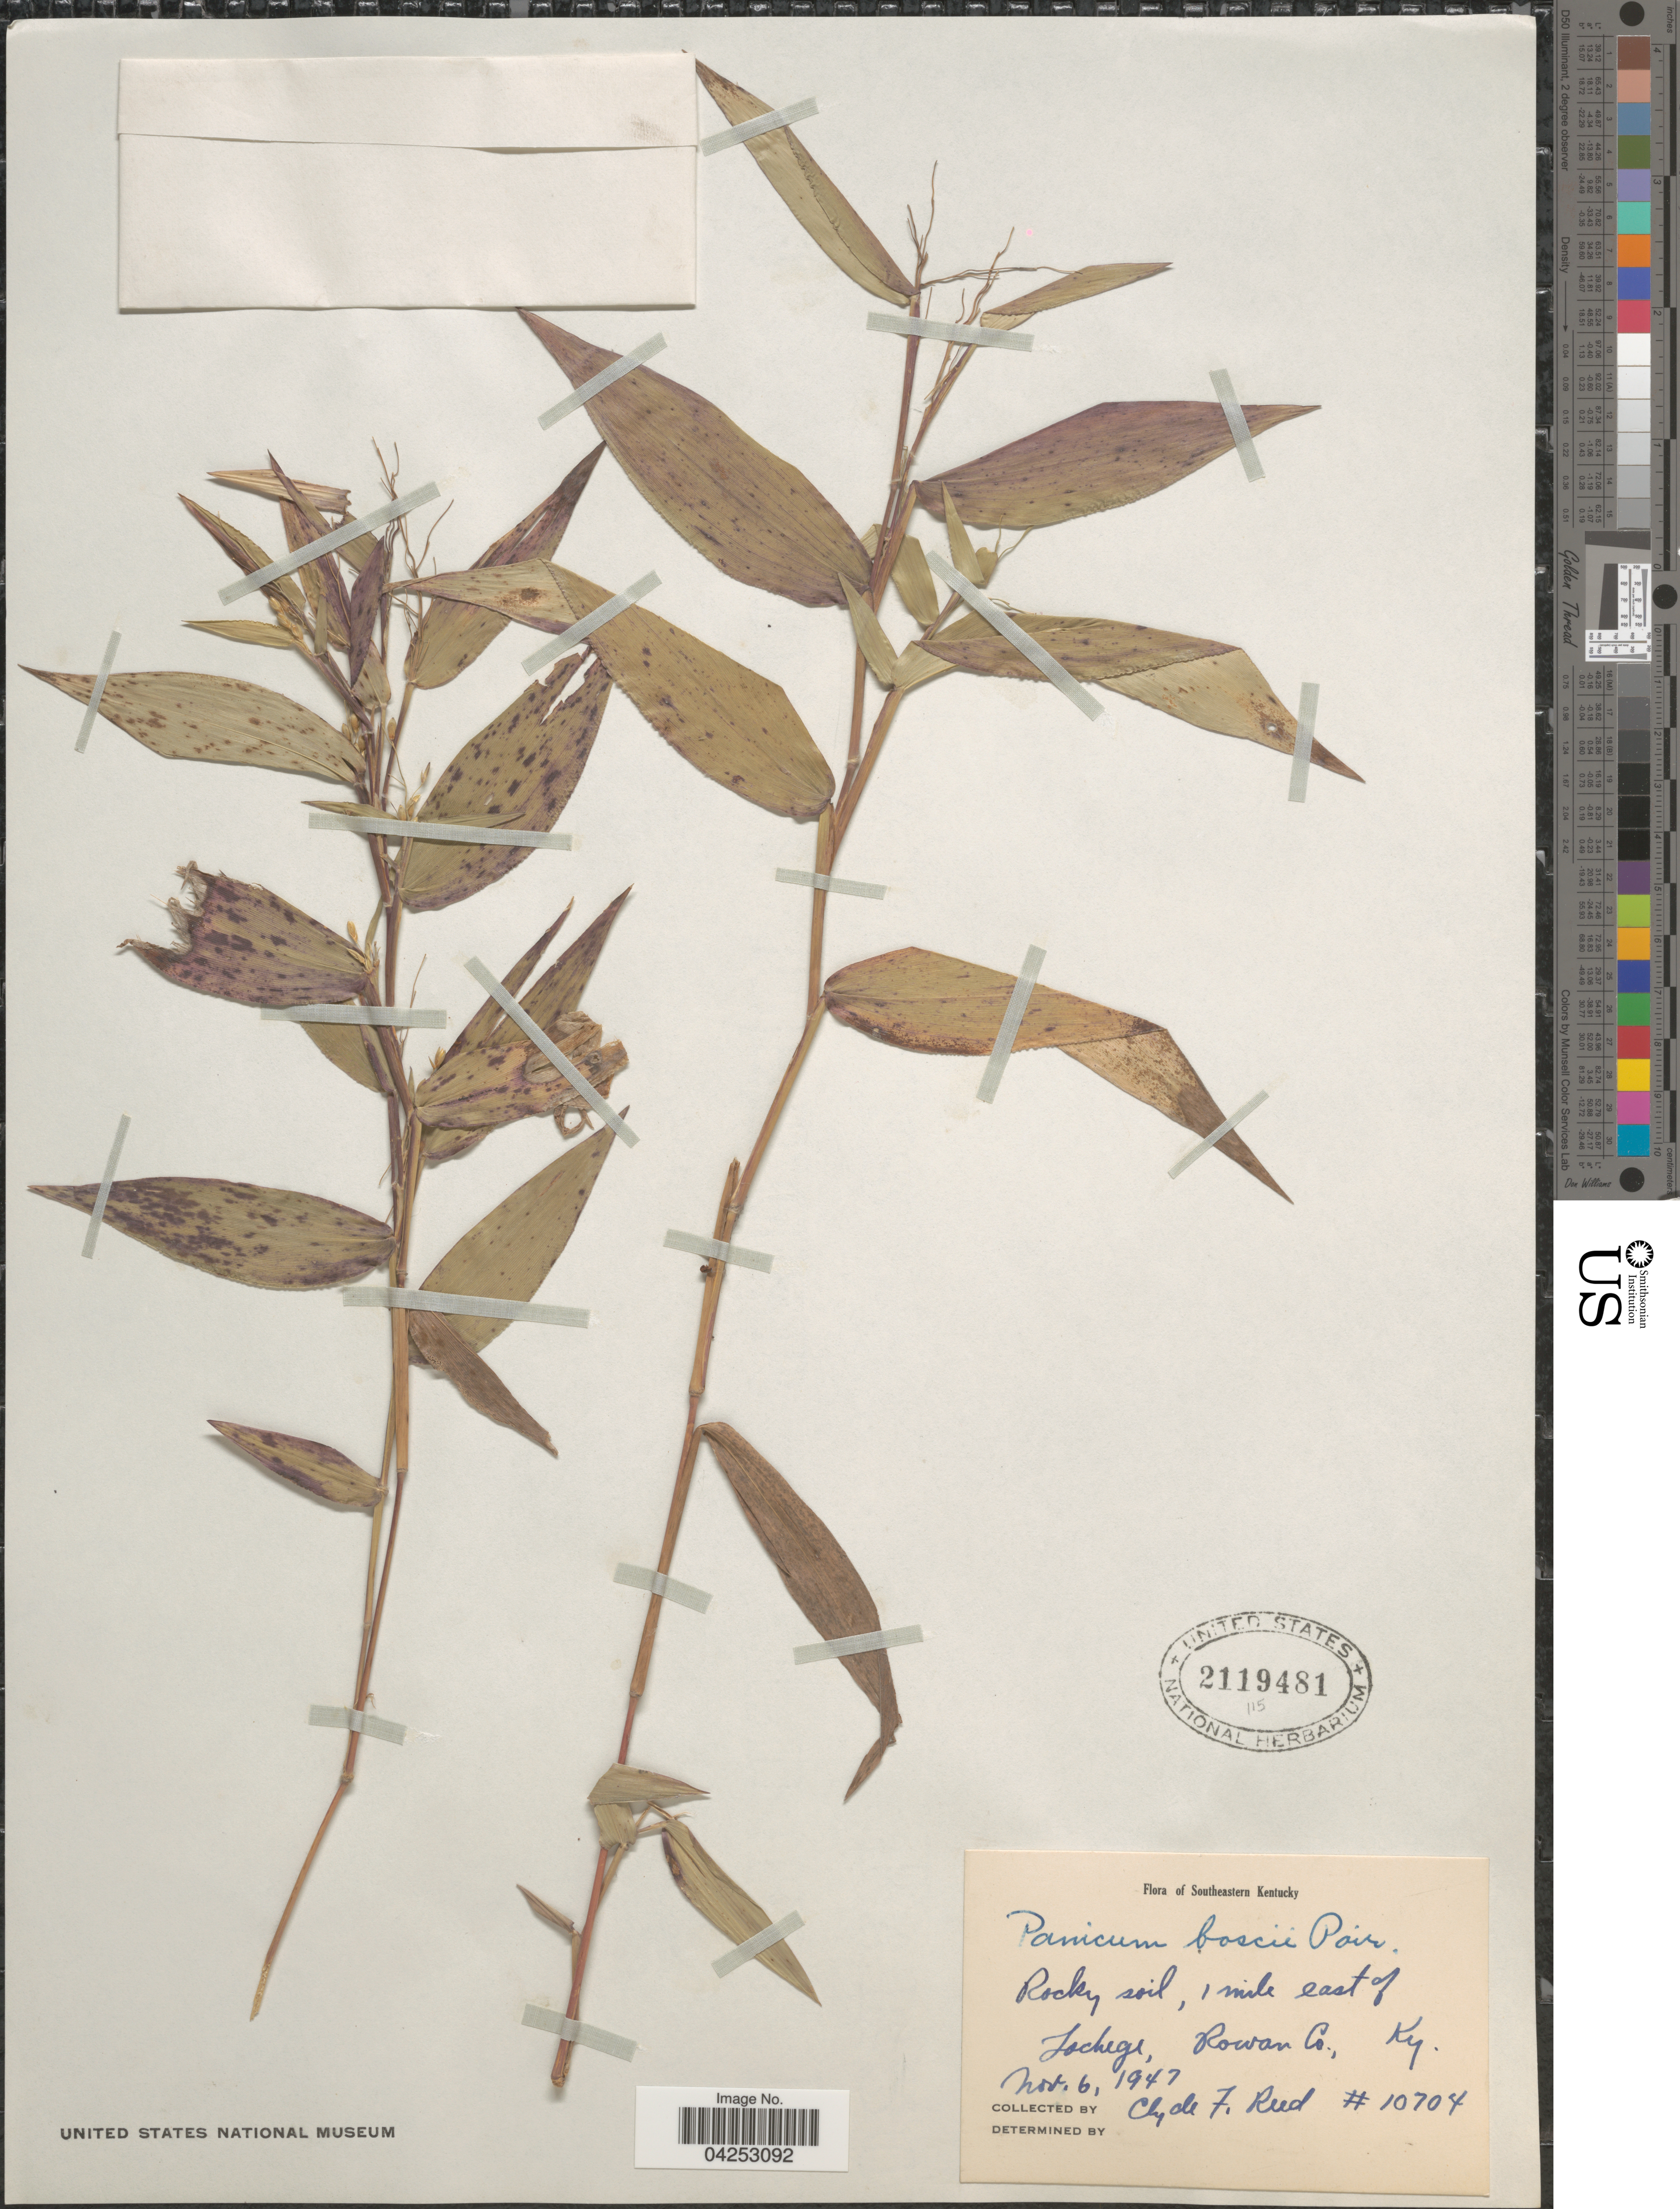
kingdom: Plantae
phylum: Tracheophyta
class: Liliopsida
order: Poales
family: Poaceae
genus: Dichanthelium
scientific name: Dichanthelium boscii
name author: (Poir.) Gould & C.A. Clark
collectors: C. F. Reed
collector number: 10704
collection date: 1947-11-06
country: United States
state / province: Kentucky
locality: Southeastern Kentucky. Rocky soil, 1 mile east of Lochege, Rowan Co.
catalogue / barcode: US 2119481